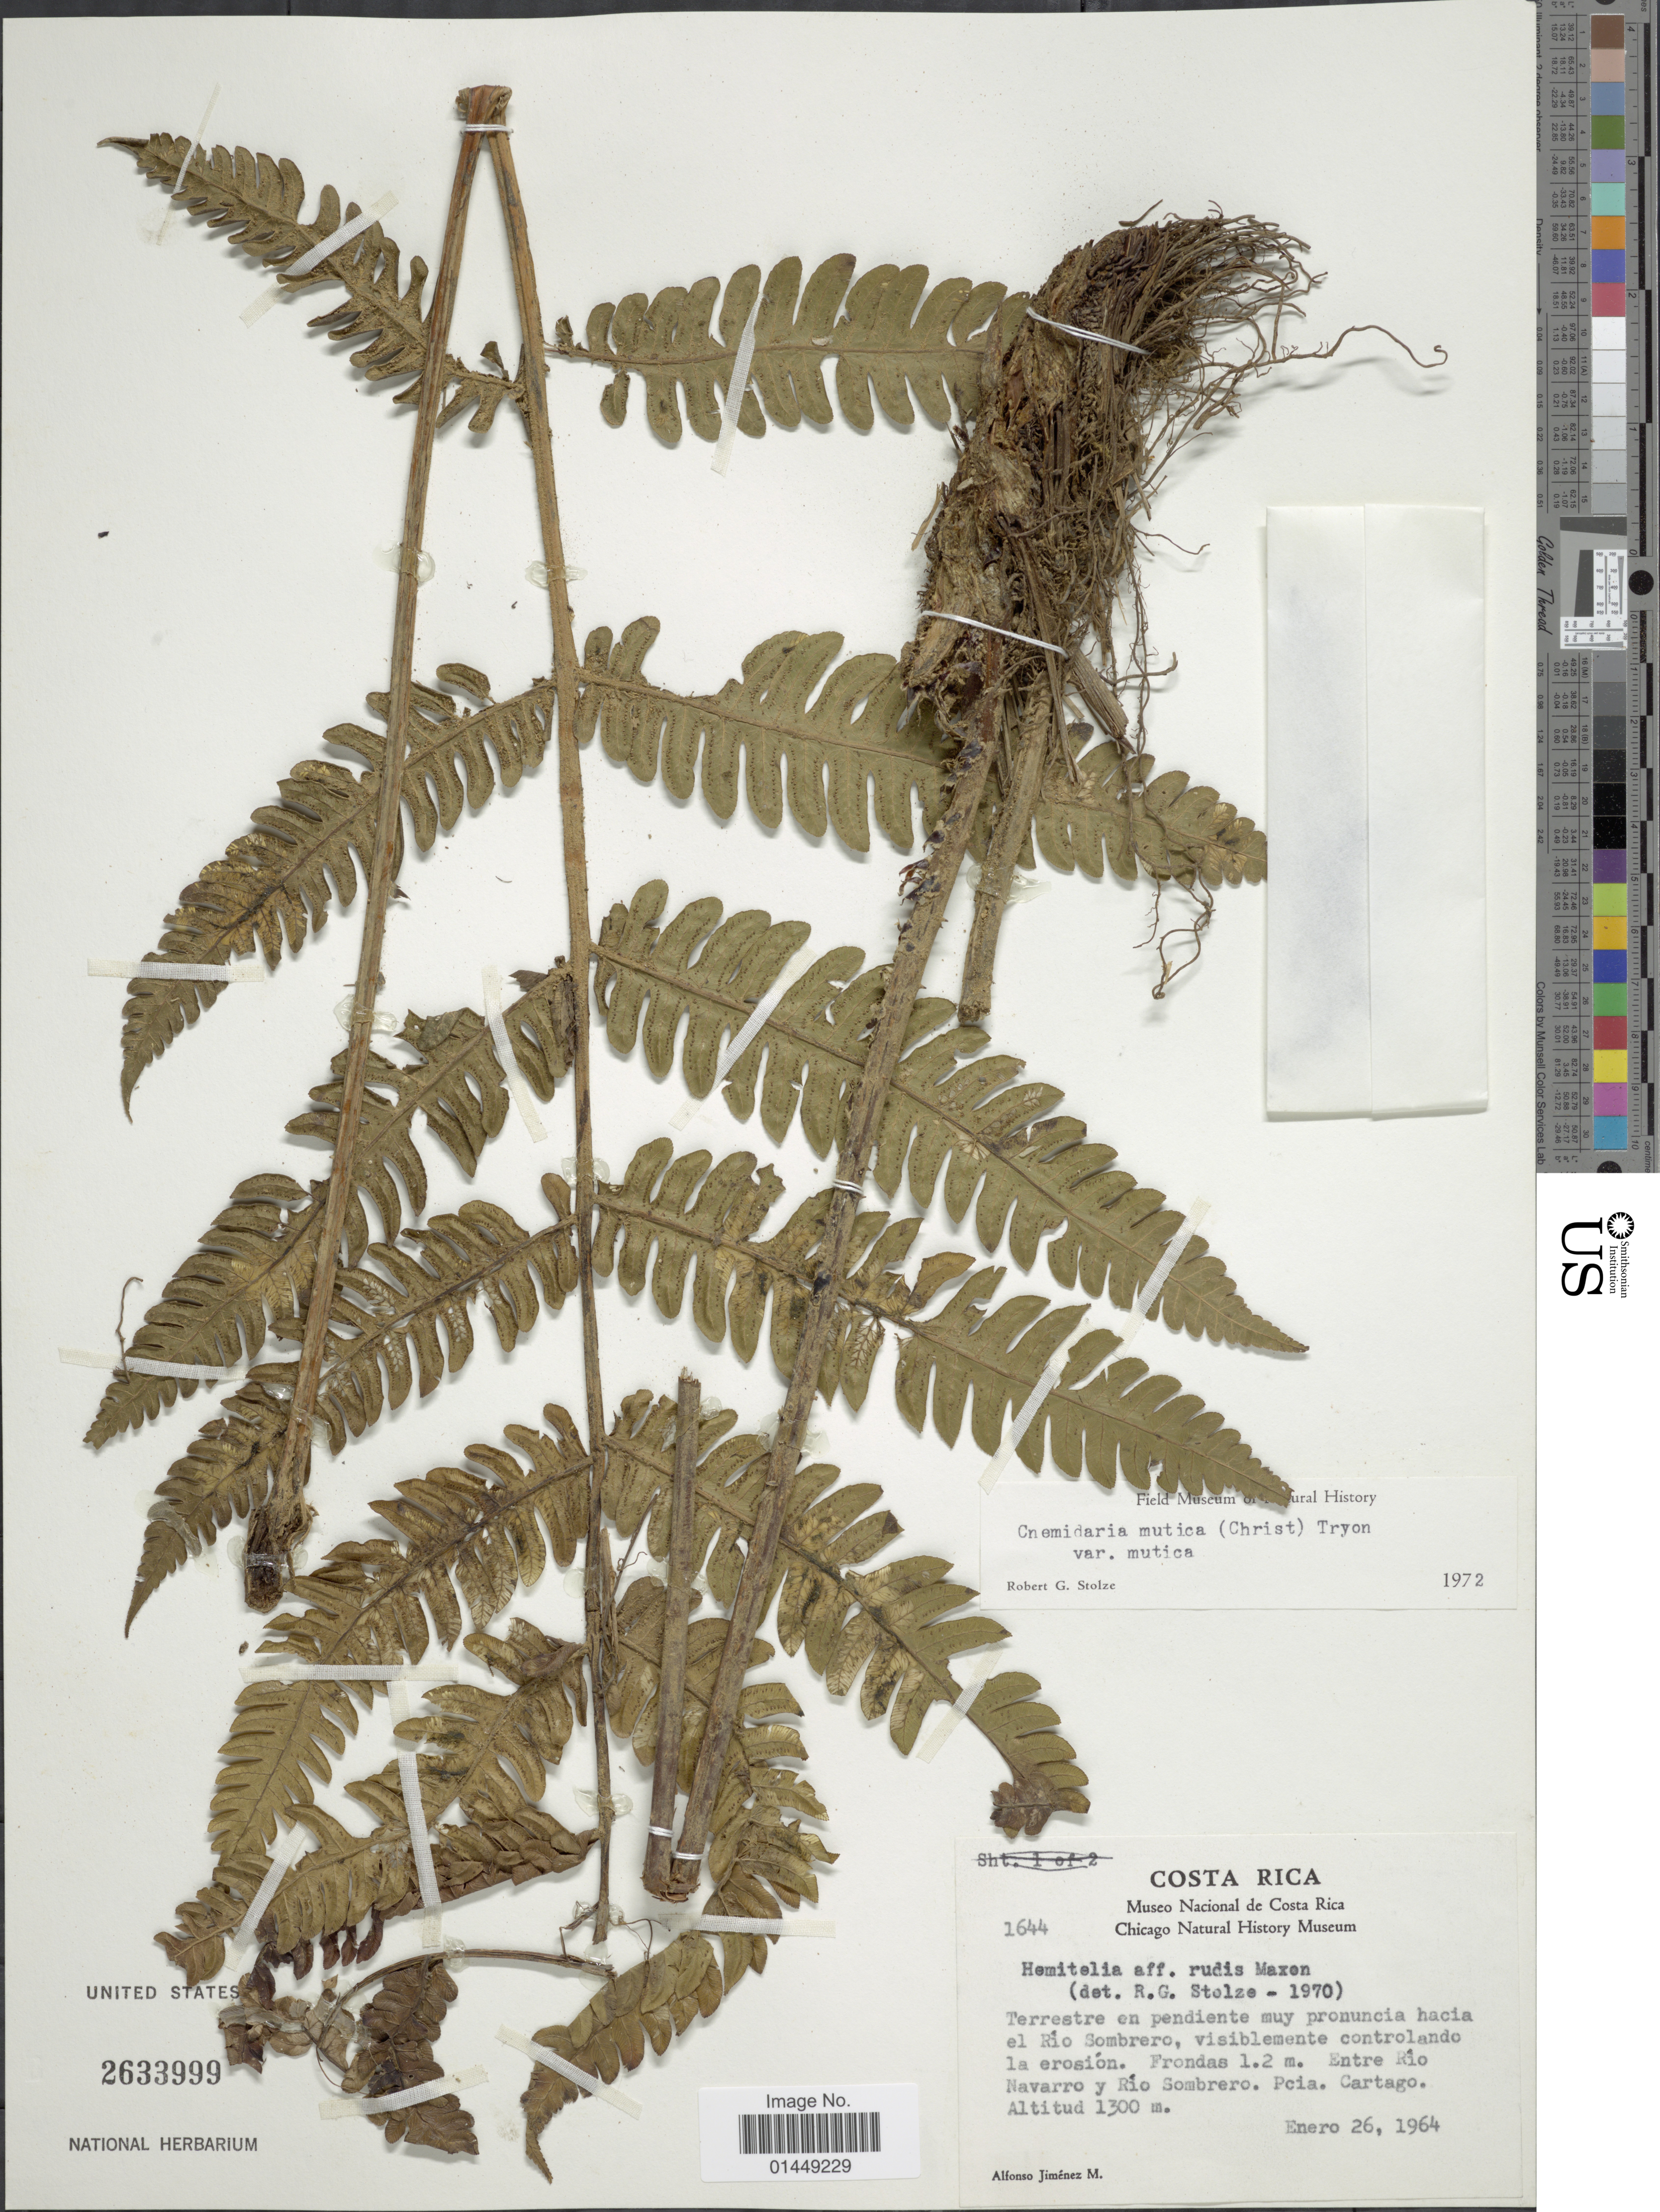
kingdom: Plantae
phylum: Tracheophyta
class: Polypodiopsida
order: Cyatheales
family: Cyatheaceae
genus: Cyathea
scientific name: Cyathea mutica var. mutica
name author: (Christ) Domin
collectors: A. Jimenez M.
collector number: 1644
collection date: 1964-01-26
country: Costa Rica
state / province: Cartago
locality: Entre Río Navarro y Río Sombrero. Pcia. Cartago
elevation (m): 1300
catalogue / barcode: US 2633999